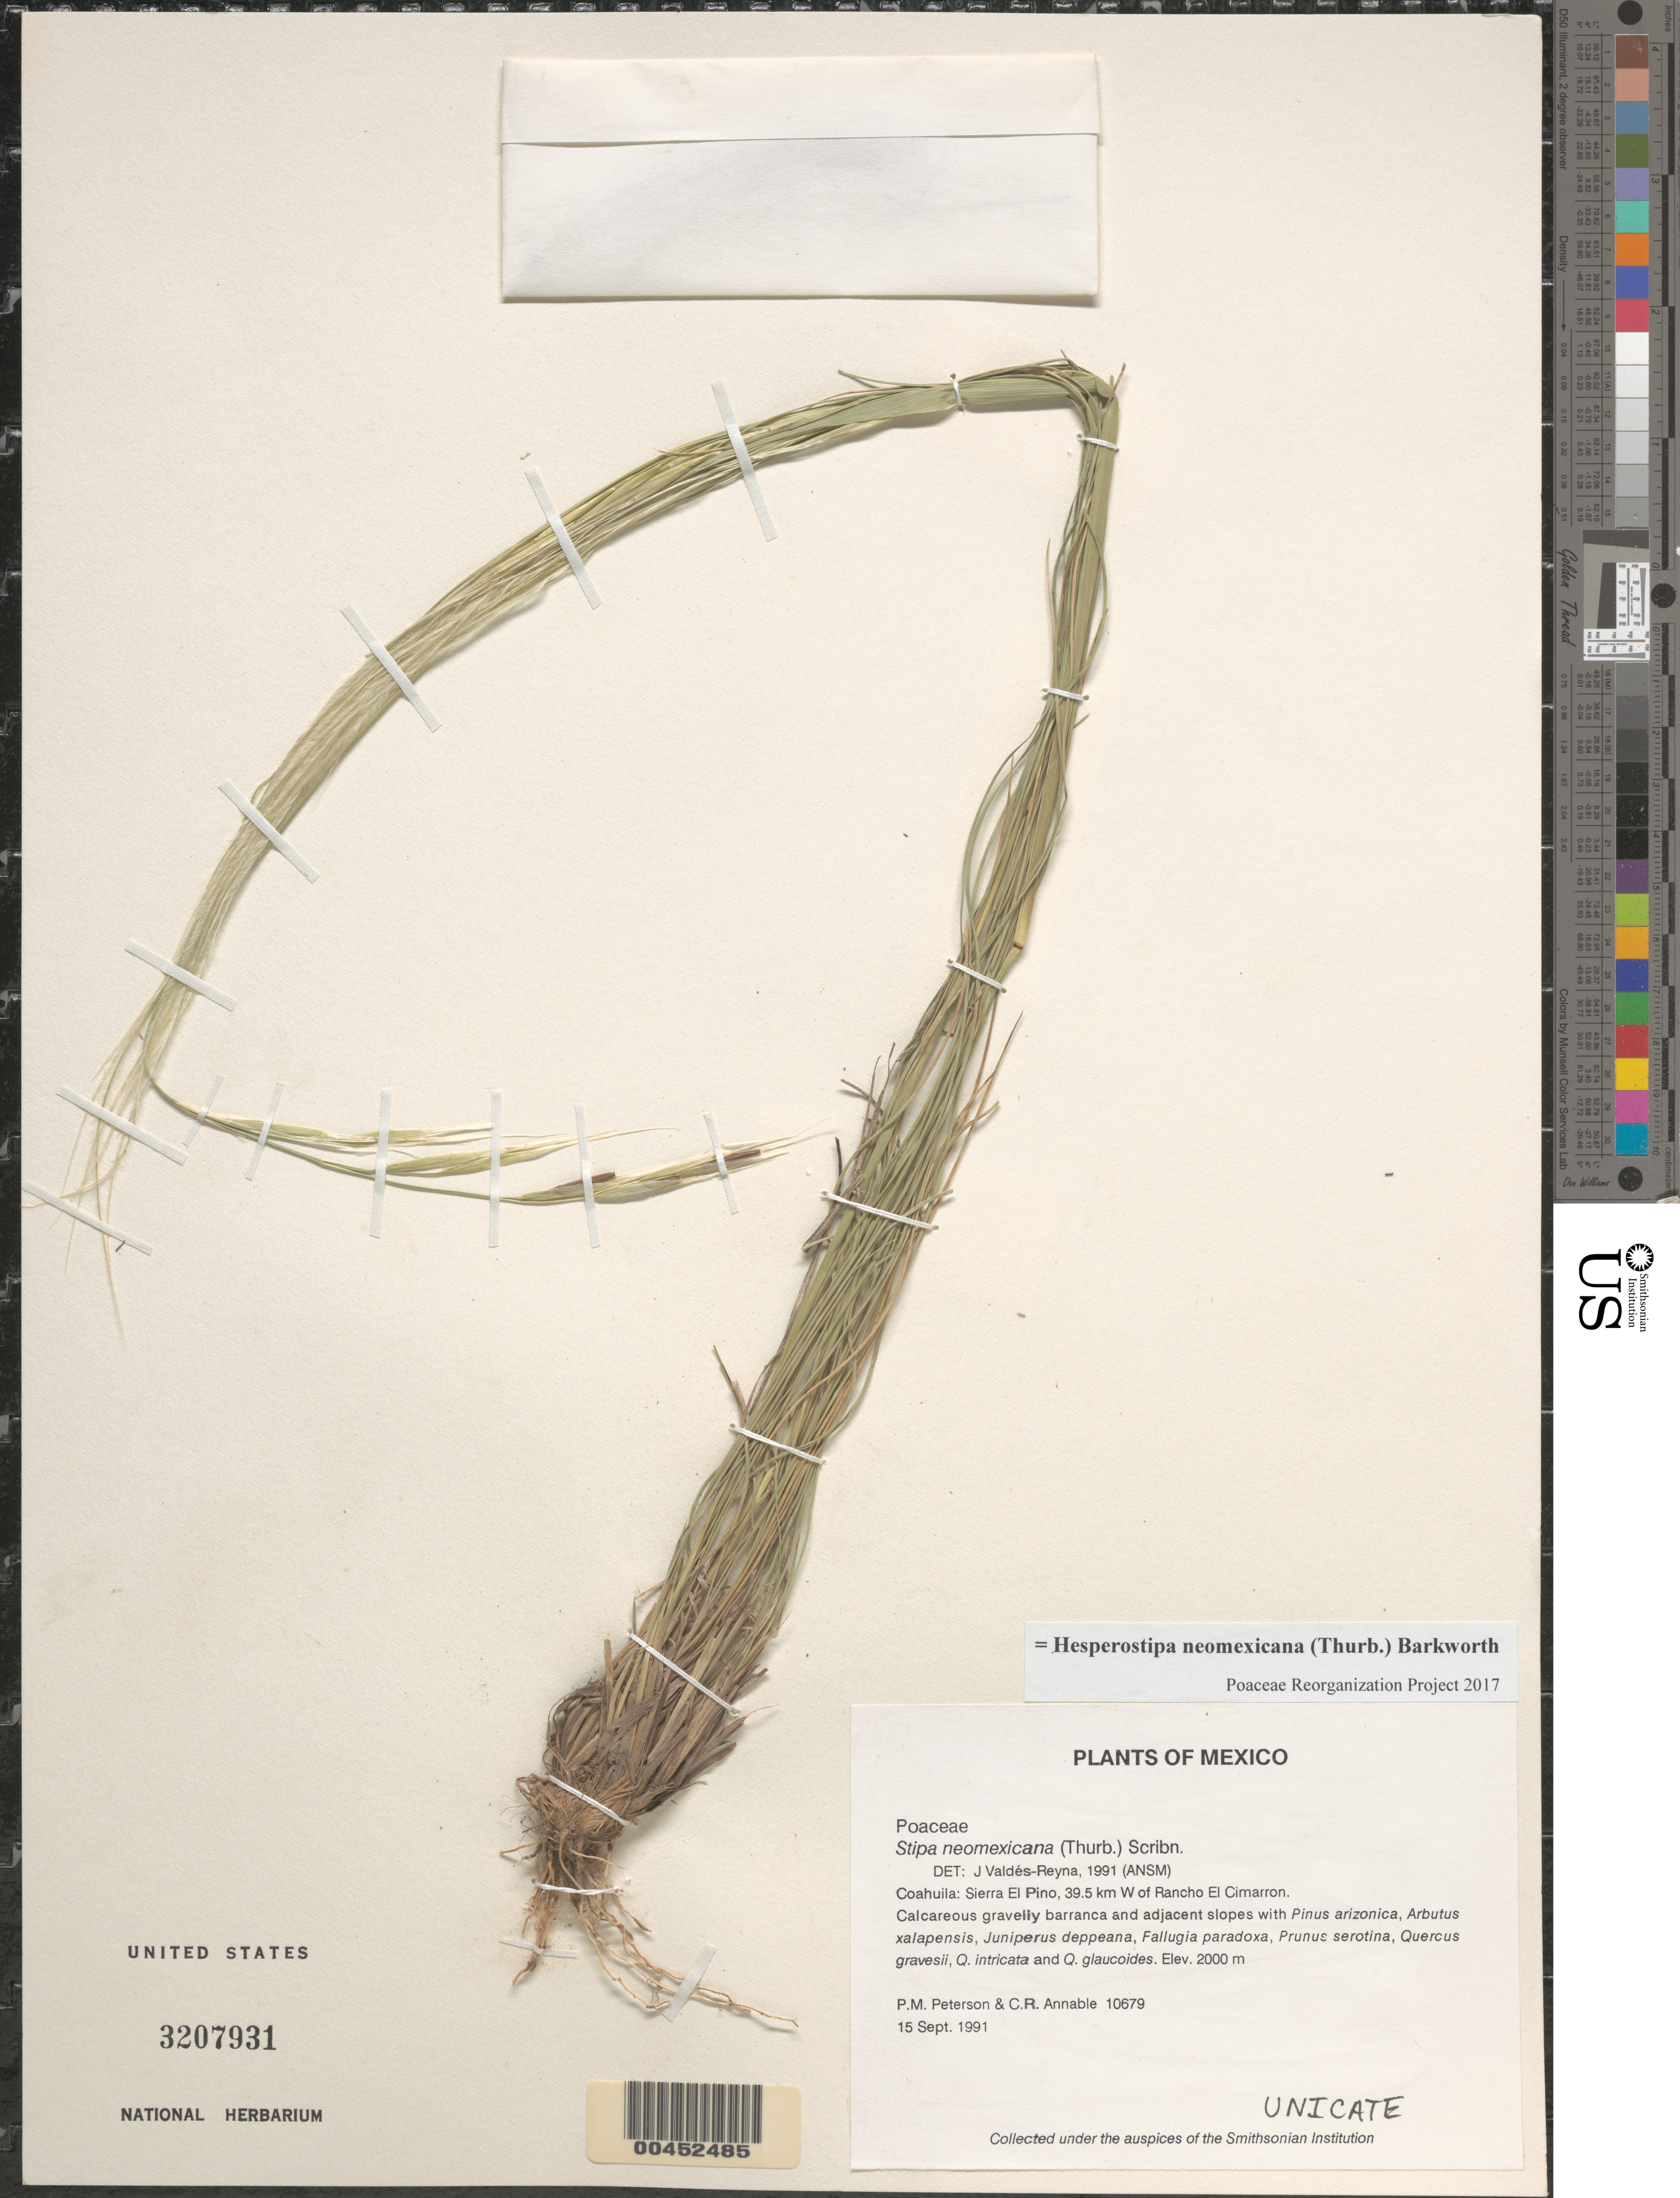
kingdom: Plantae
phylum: Tracheophyta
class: Liliopsida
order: Poales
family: Poaceae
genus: Hesperostipa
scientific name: Hesperostipa neomexicana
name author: (Thurb.) Barkworth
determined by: Poaceae Reorganization Project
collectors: P. M. Peterson & C. R. Annable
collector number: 10679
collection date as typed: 15 Sep 1991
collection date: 1991-09-15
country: Mexico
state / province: Coahuila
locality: Sierra El Pino, 39.5 km W of Rancho El Cimarron.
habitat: Calcareous gravelly barranca and adjacent slopes with Pinus arizonica, Arbutus xalapensis, Juniperus deppeana, Fallugi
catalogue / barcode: US 3207931